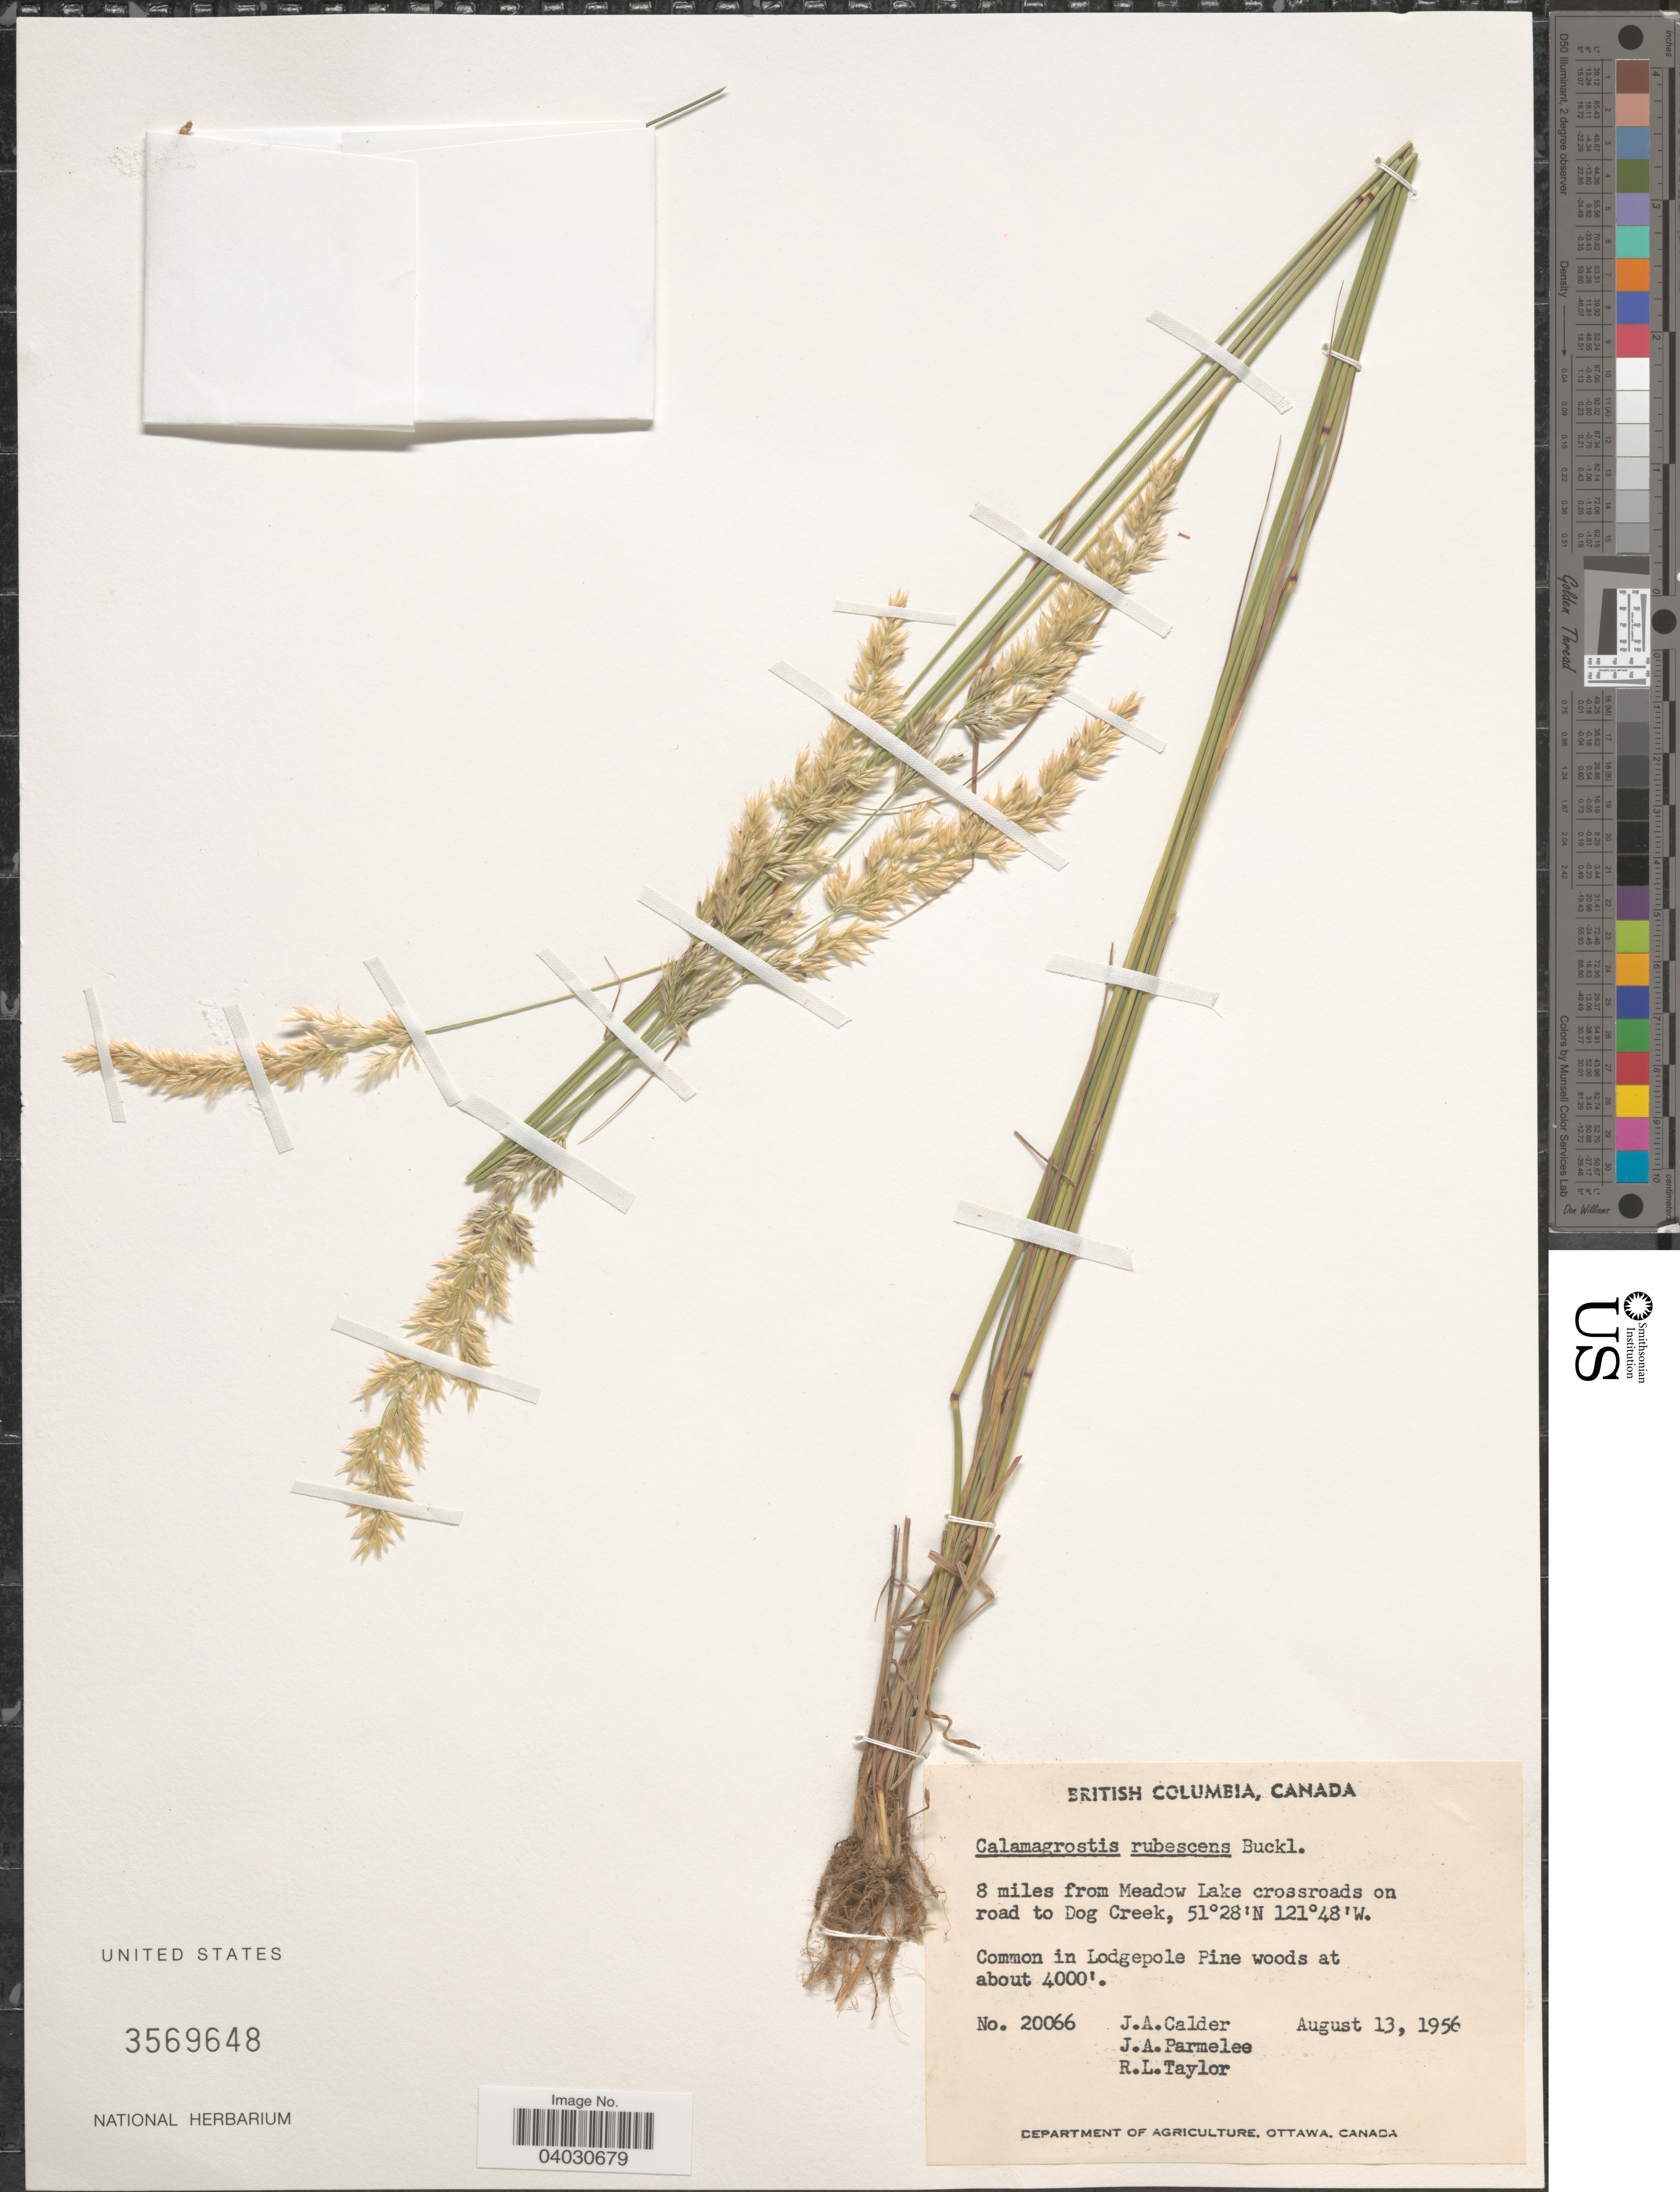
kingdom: Plantae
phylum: Tracheophyta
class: Liliopsida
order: Poales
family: Poaceae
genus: Calamagrostis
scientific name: Calamagrostis rubescens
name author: Buckley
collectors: J. A. Calder, J. A. Parmelee & R. Taylor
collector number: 20066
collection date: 1956-08-13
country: Canada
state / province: British Columbia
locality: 8 miles from Meadow Lake crossroads on road to Dog Creek. Common in Lodgepole Pine woods.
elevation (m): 1219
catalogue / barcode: US 3569648